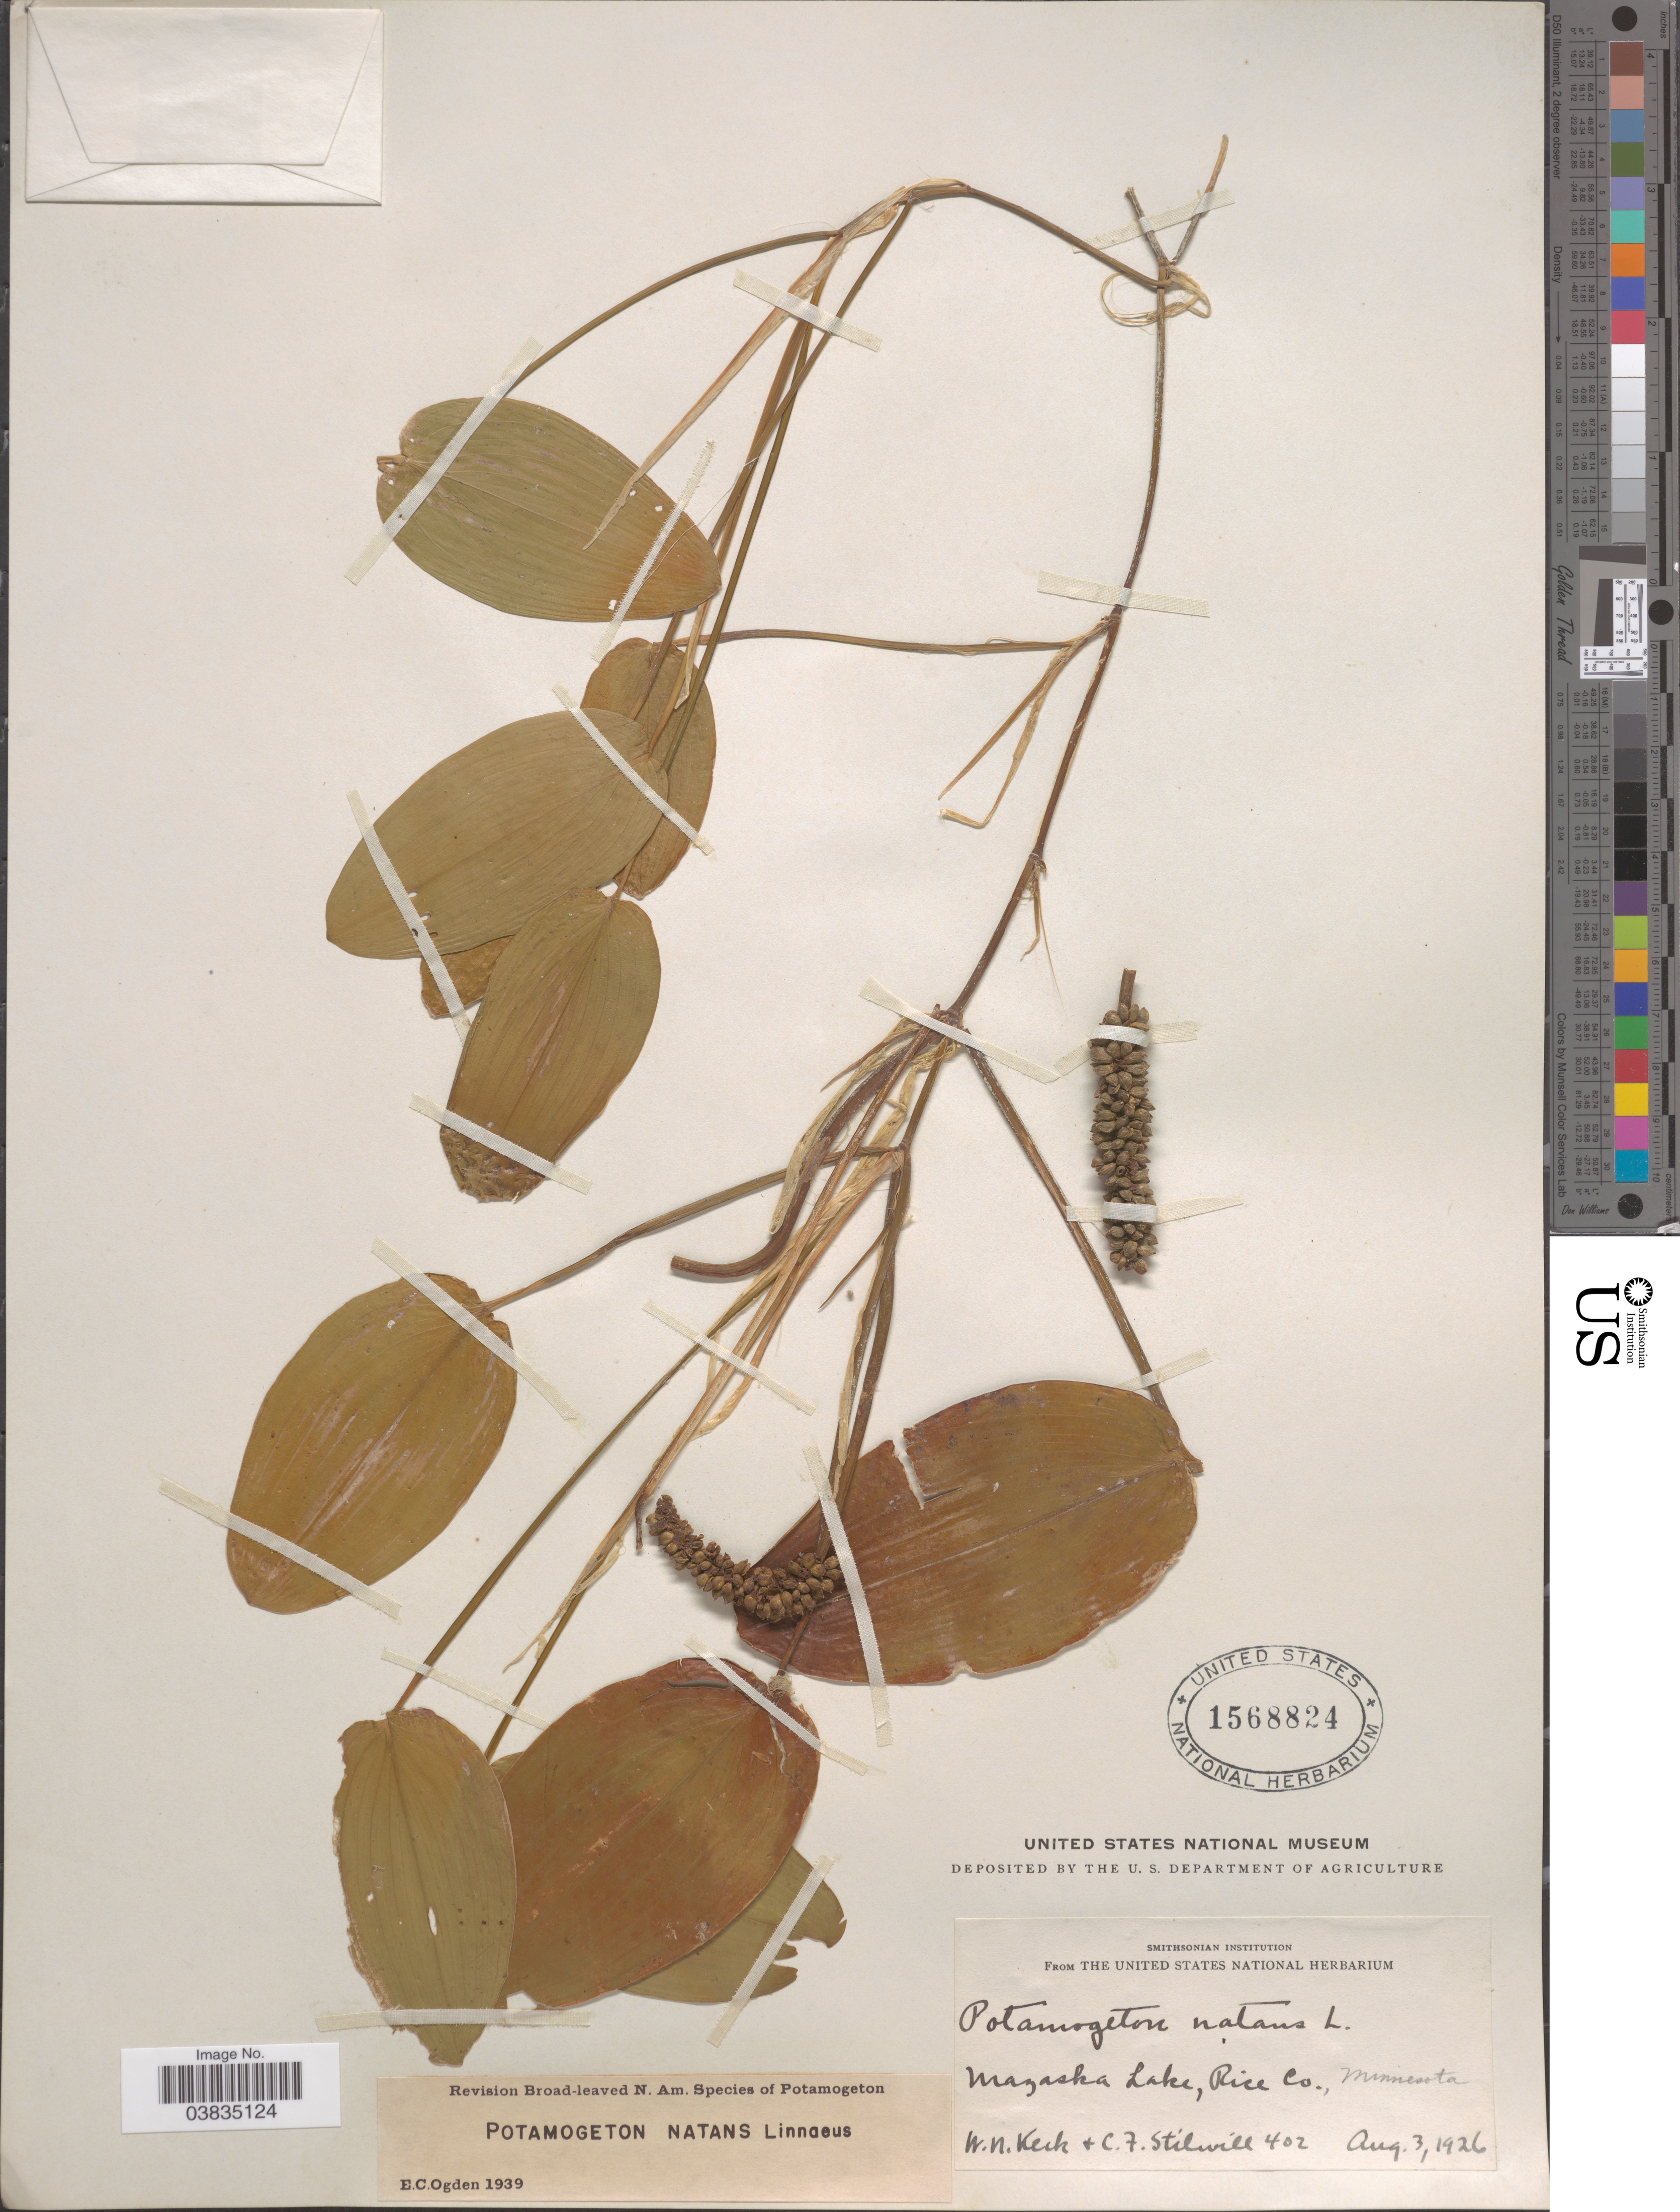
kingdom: Plantae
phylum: Tracheophyta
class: Liliopsida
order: Alismatales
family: Potamogetonaceae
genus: Potamogeton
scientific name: Potamogeton natans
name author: L.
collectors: W. Keck & C. Stilwill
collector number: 402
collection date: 1926-08-03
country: United States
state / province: Minnesota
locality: Mazaska Lake, Rice Co.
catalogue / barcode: US 1568824